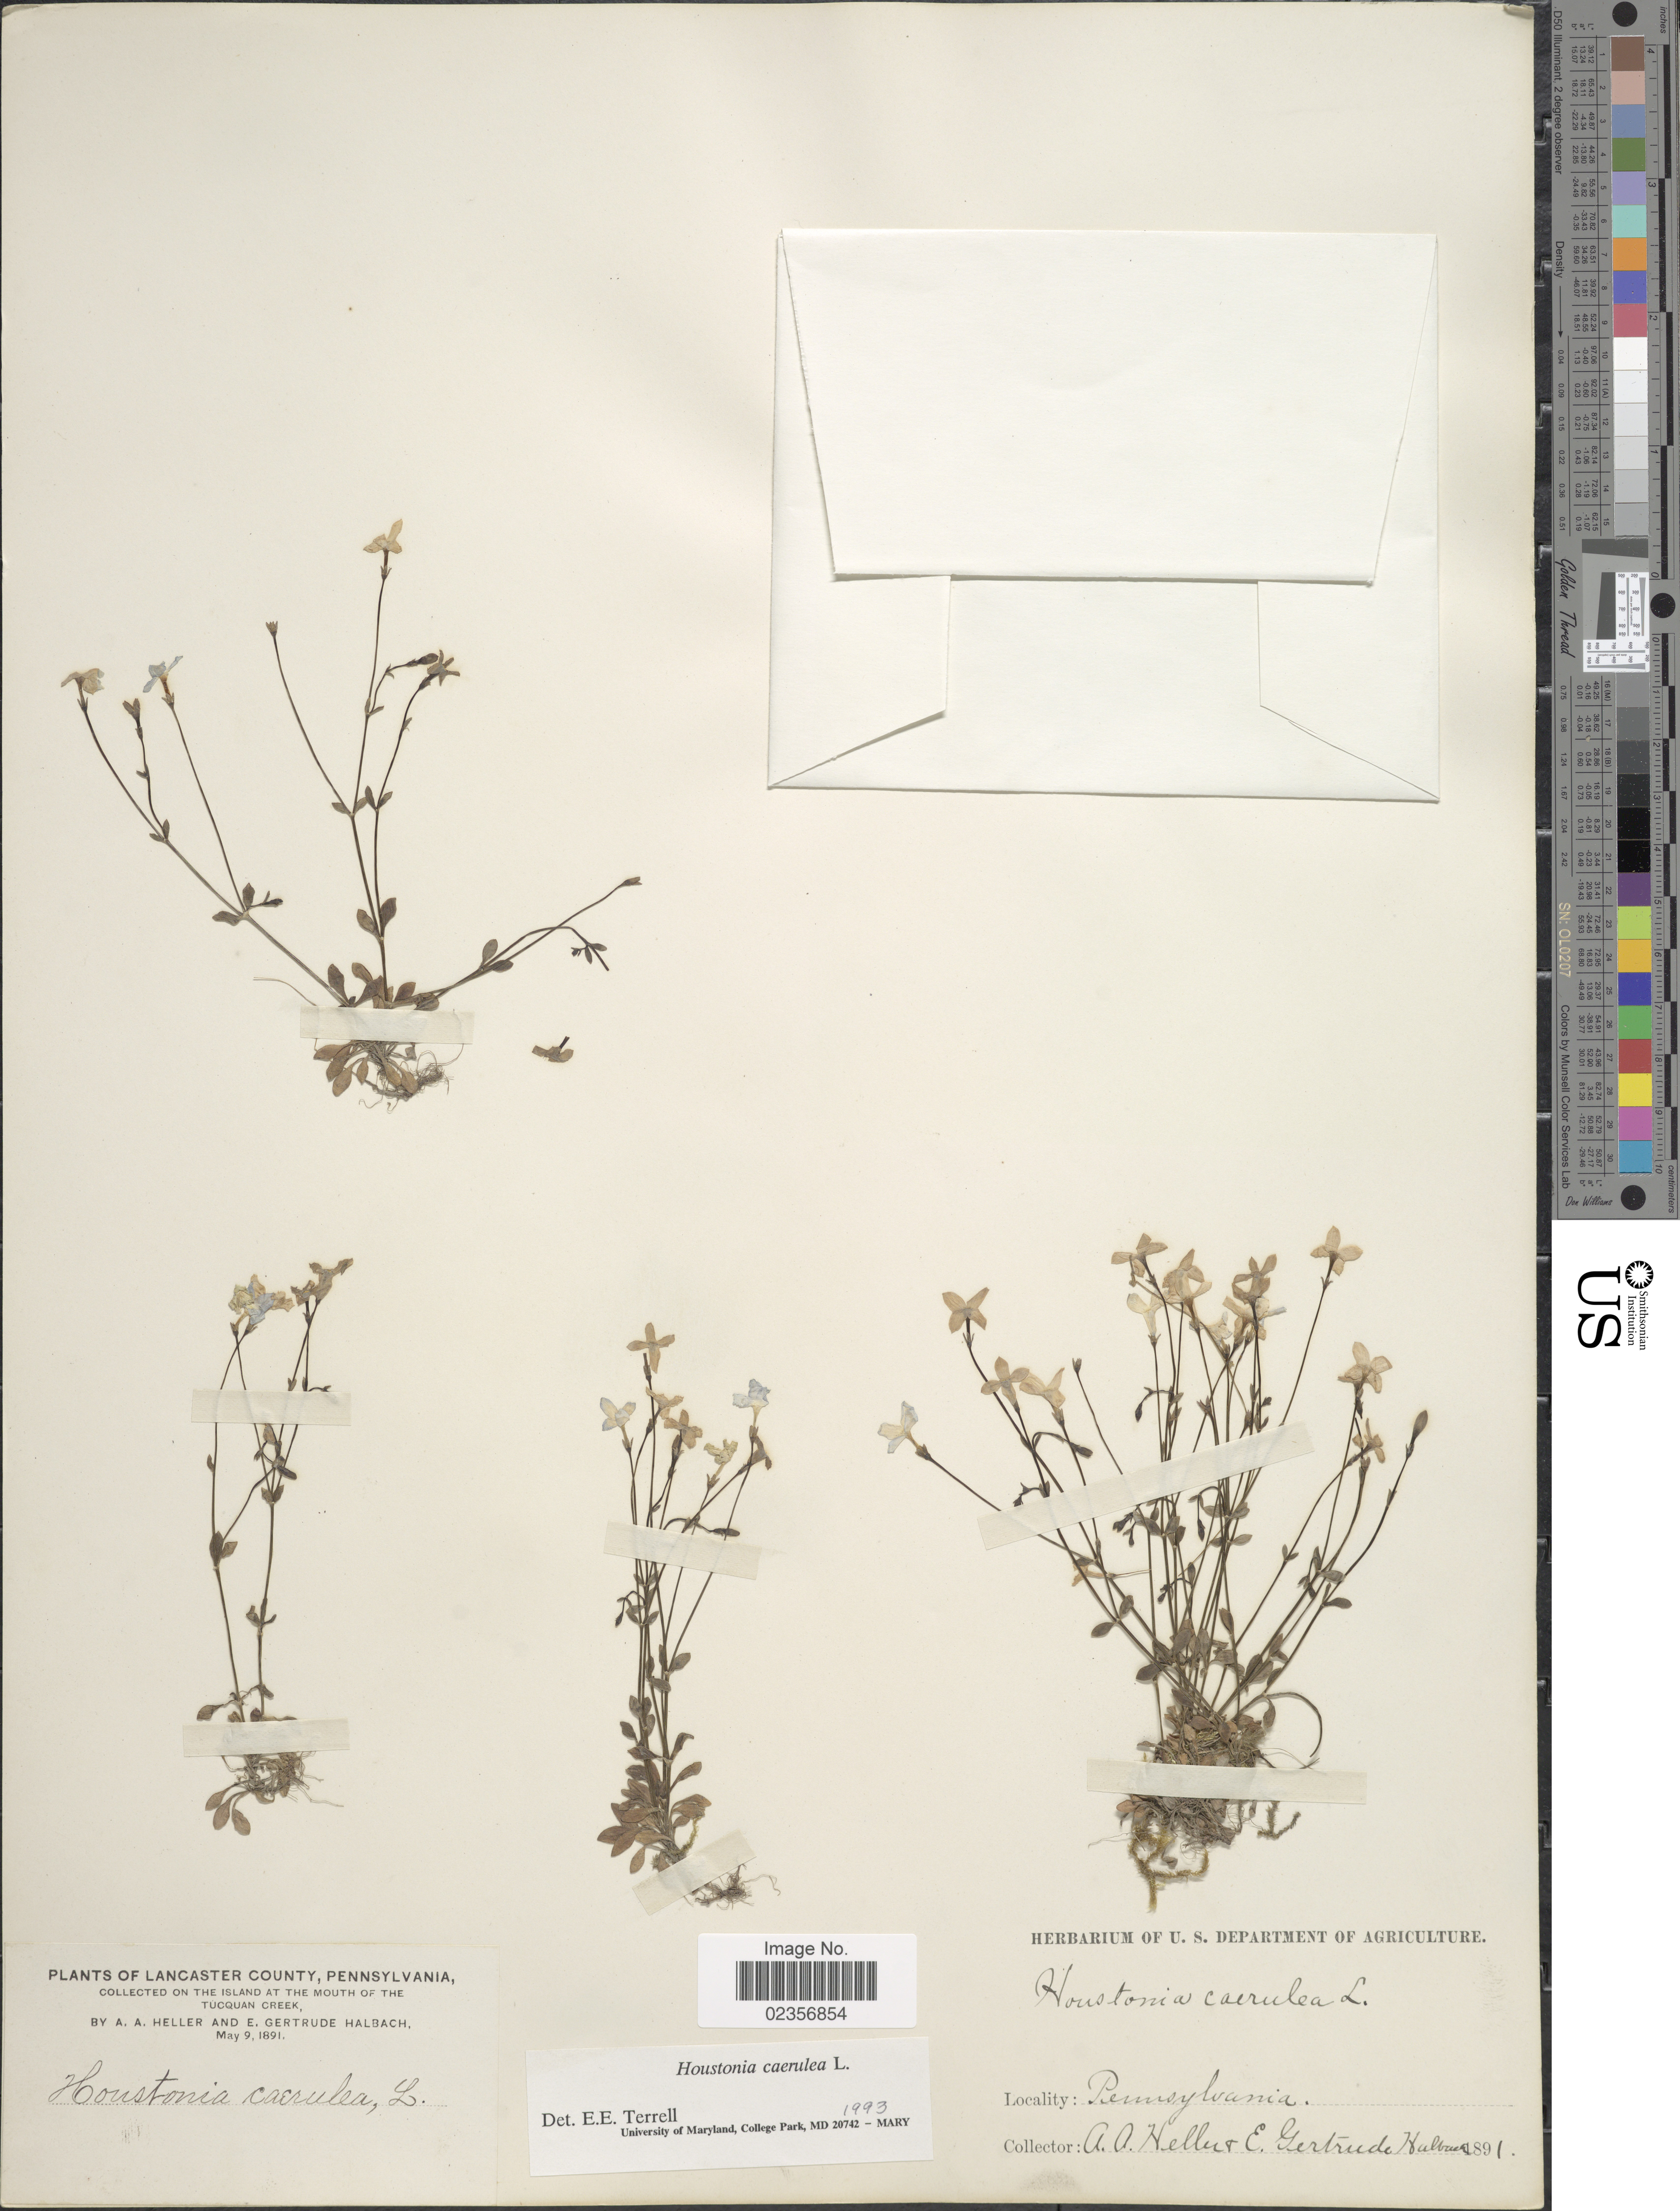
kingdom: Plantae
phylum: Tracheophyta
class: Magnoliopsida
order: Gentianales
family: Rubiaceae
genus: Houstonia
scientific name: Houstonia caerulea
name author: L.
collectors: A. A. Heller & E. Gertrude Heller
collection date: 1891-05-09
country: United States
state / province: Pennsylvania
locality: Lancaster County, on the Island at the mouth of the Tucquan Creek.